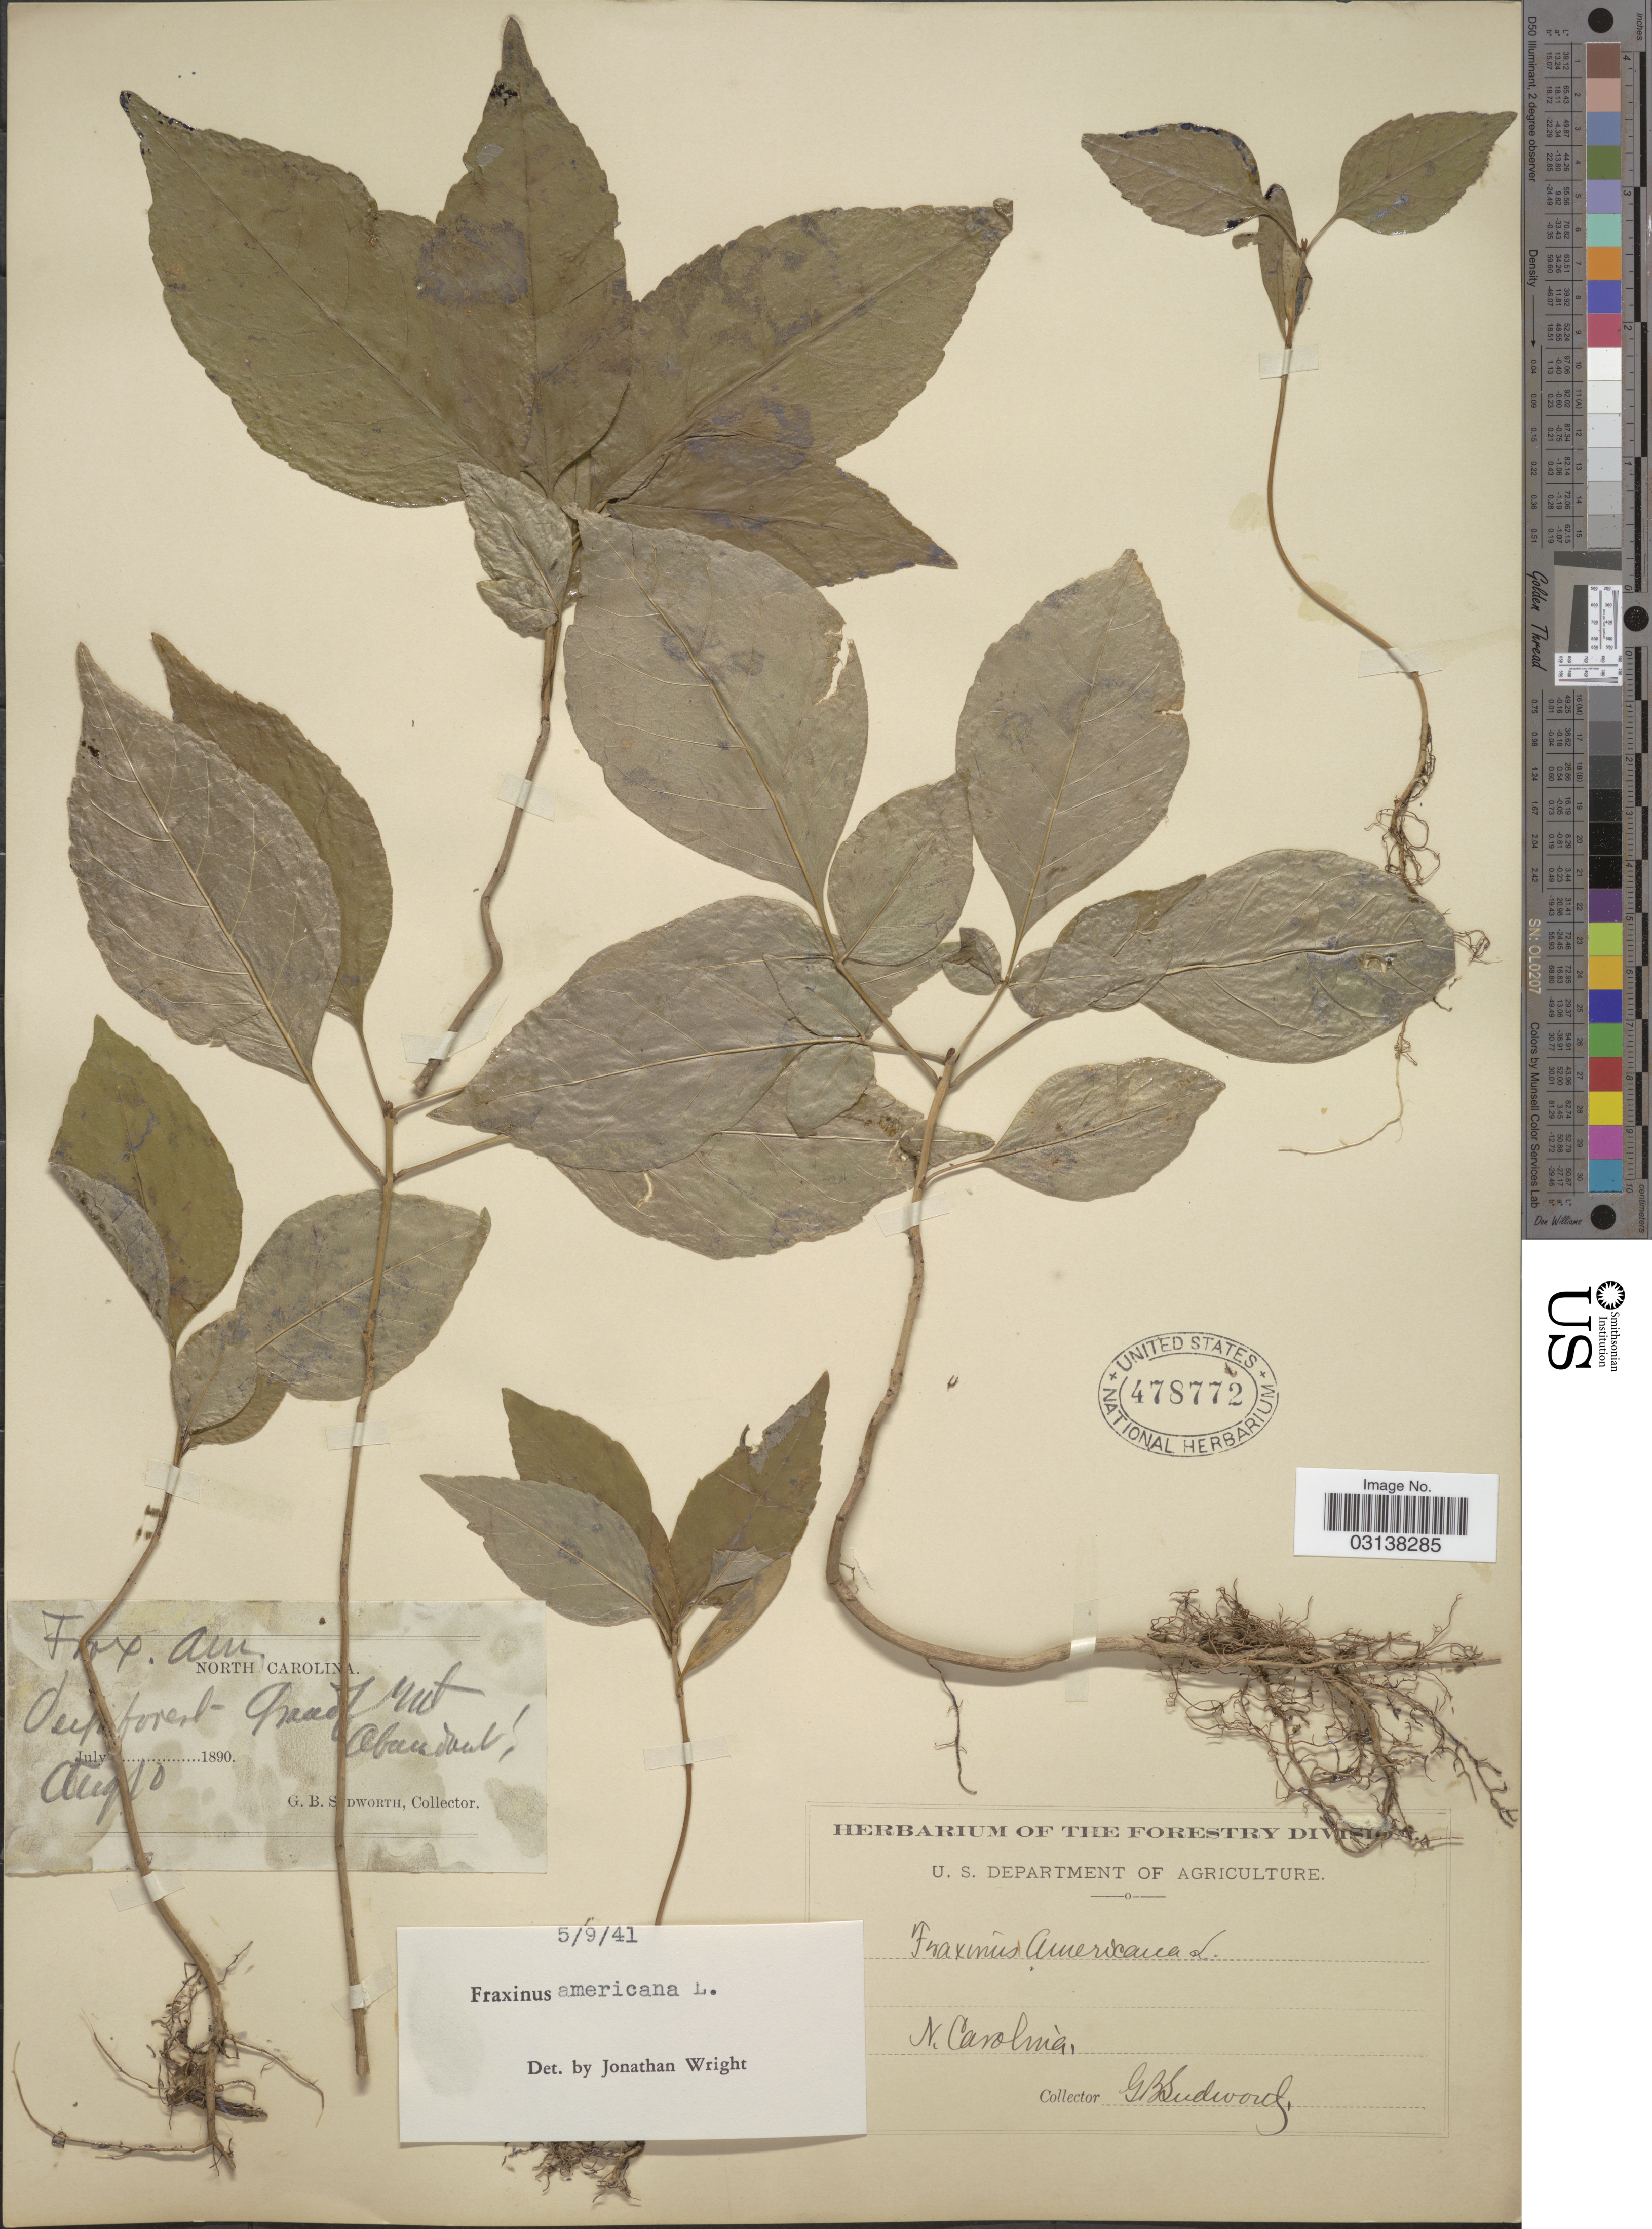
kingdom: Plantae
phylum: Tracheophyta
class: Magnoliopsida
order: Lamiales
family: Oleaceae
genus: Fraxinus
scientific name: Fraxinus americana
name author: L.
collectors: G. B. Sudworth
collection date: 1890-08-10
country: United States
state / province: North Carolina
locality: Deep forest Grandfather Mt.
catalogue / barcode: US 478772